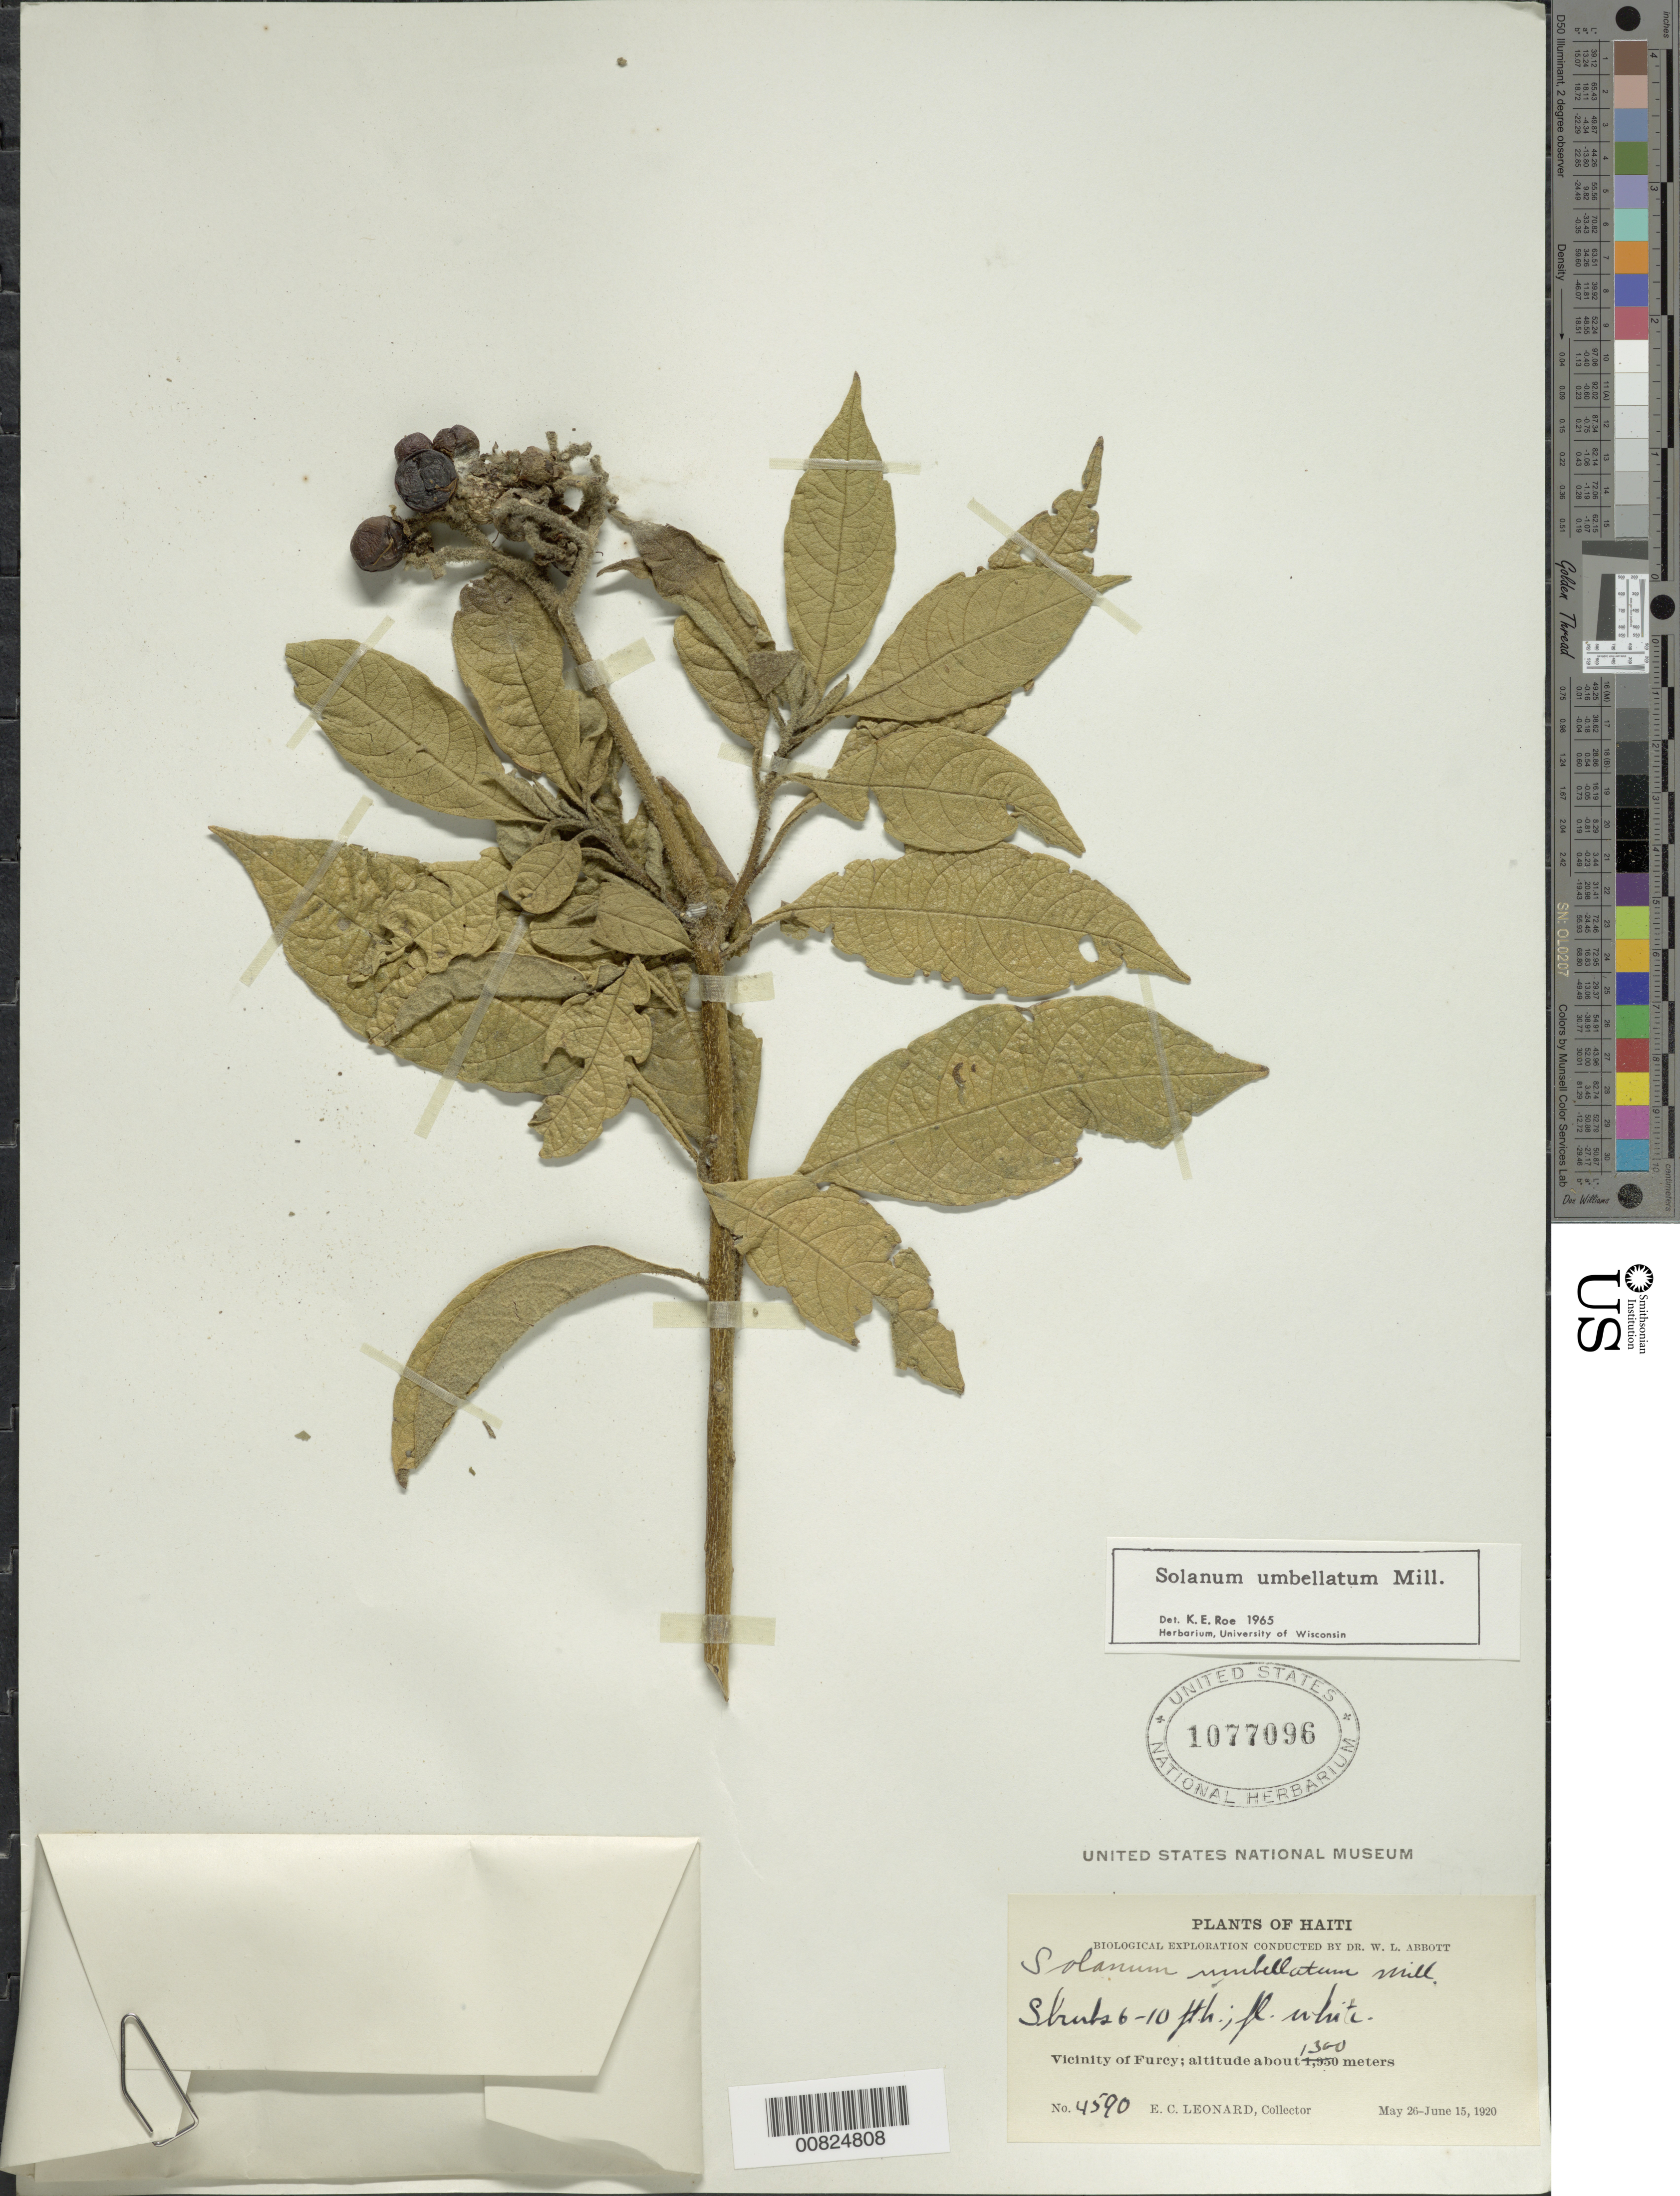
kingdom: Plantae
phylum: Tracheophyta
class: Magnoliopsida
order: Solanales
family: Solanaceae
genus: Solanum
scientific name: Solanum umbellatum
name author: Mill.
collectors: E. C. Leonard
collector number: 4590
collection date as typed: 26 May 1920 to 15 Jun 1920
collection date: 1920-05-26/1920-06-15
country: Haiti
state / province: Ouest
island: Hispaniola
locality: Vicinity of Furcy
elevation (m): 1300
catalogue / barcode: US 1077096